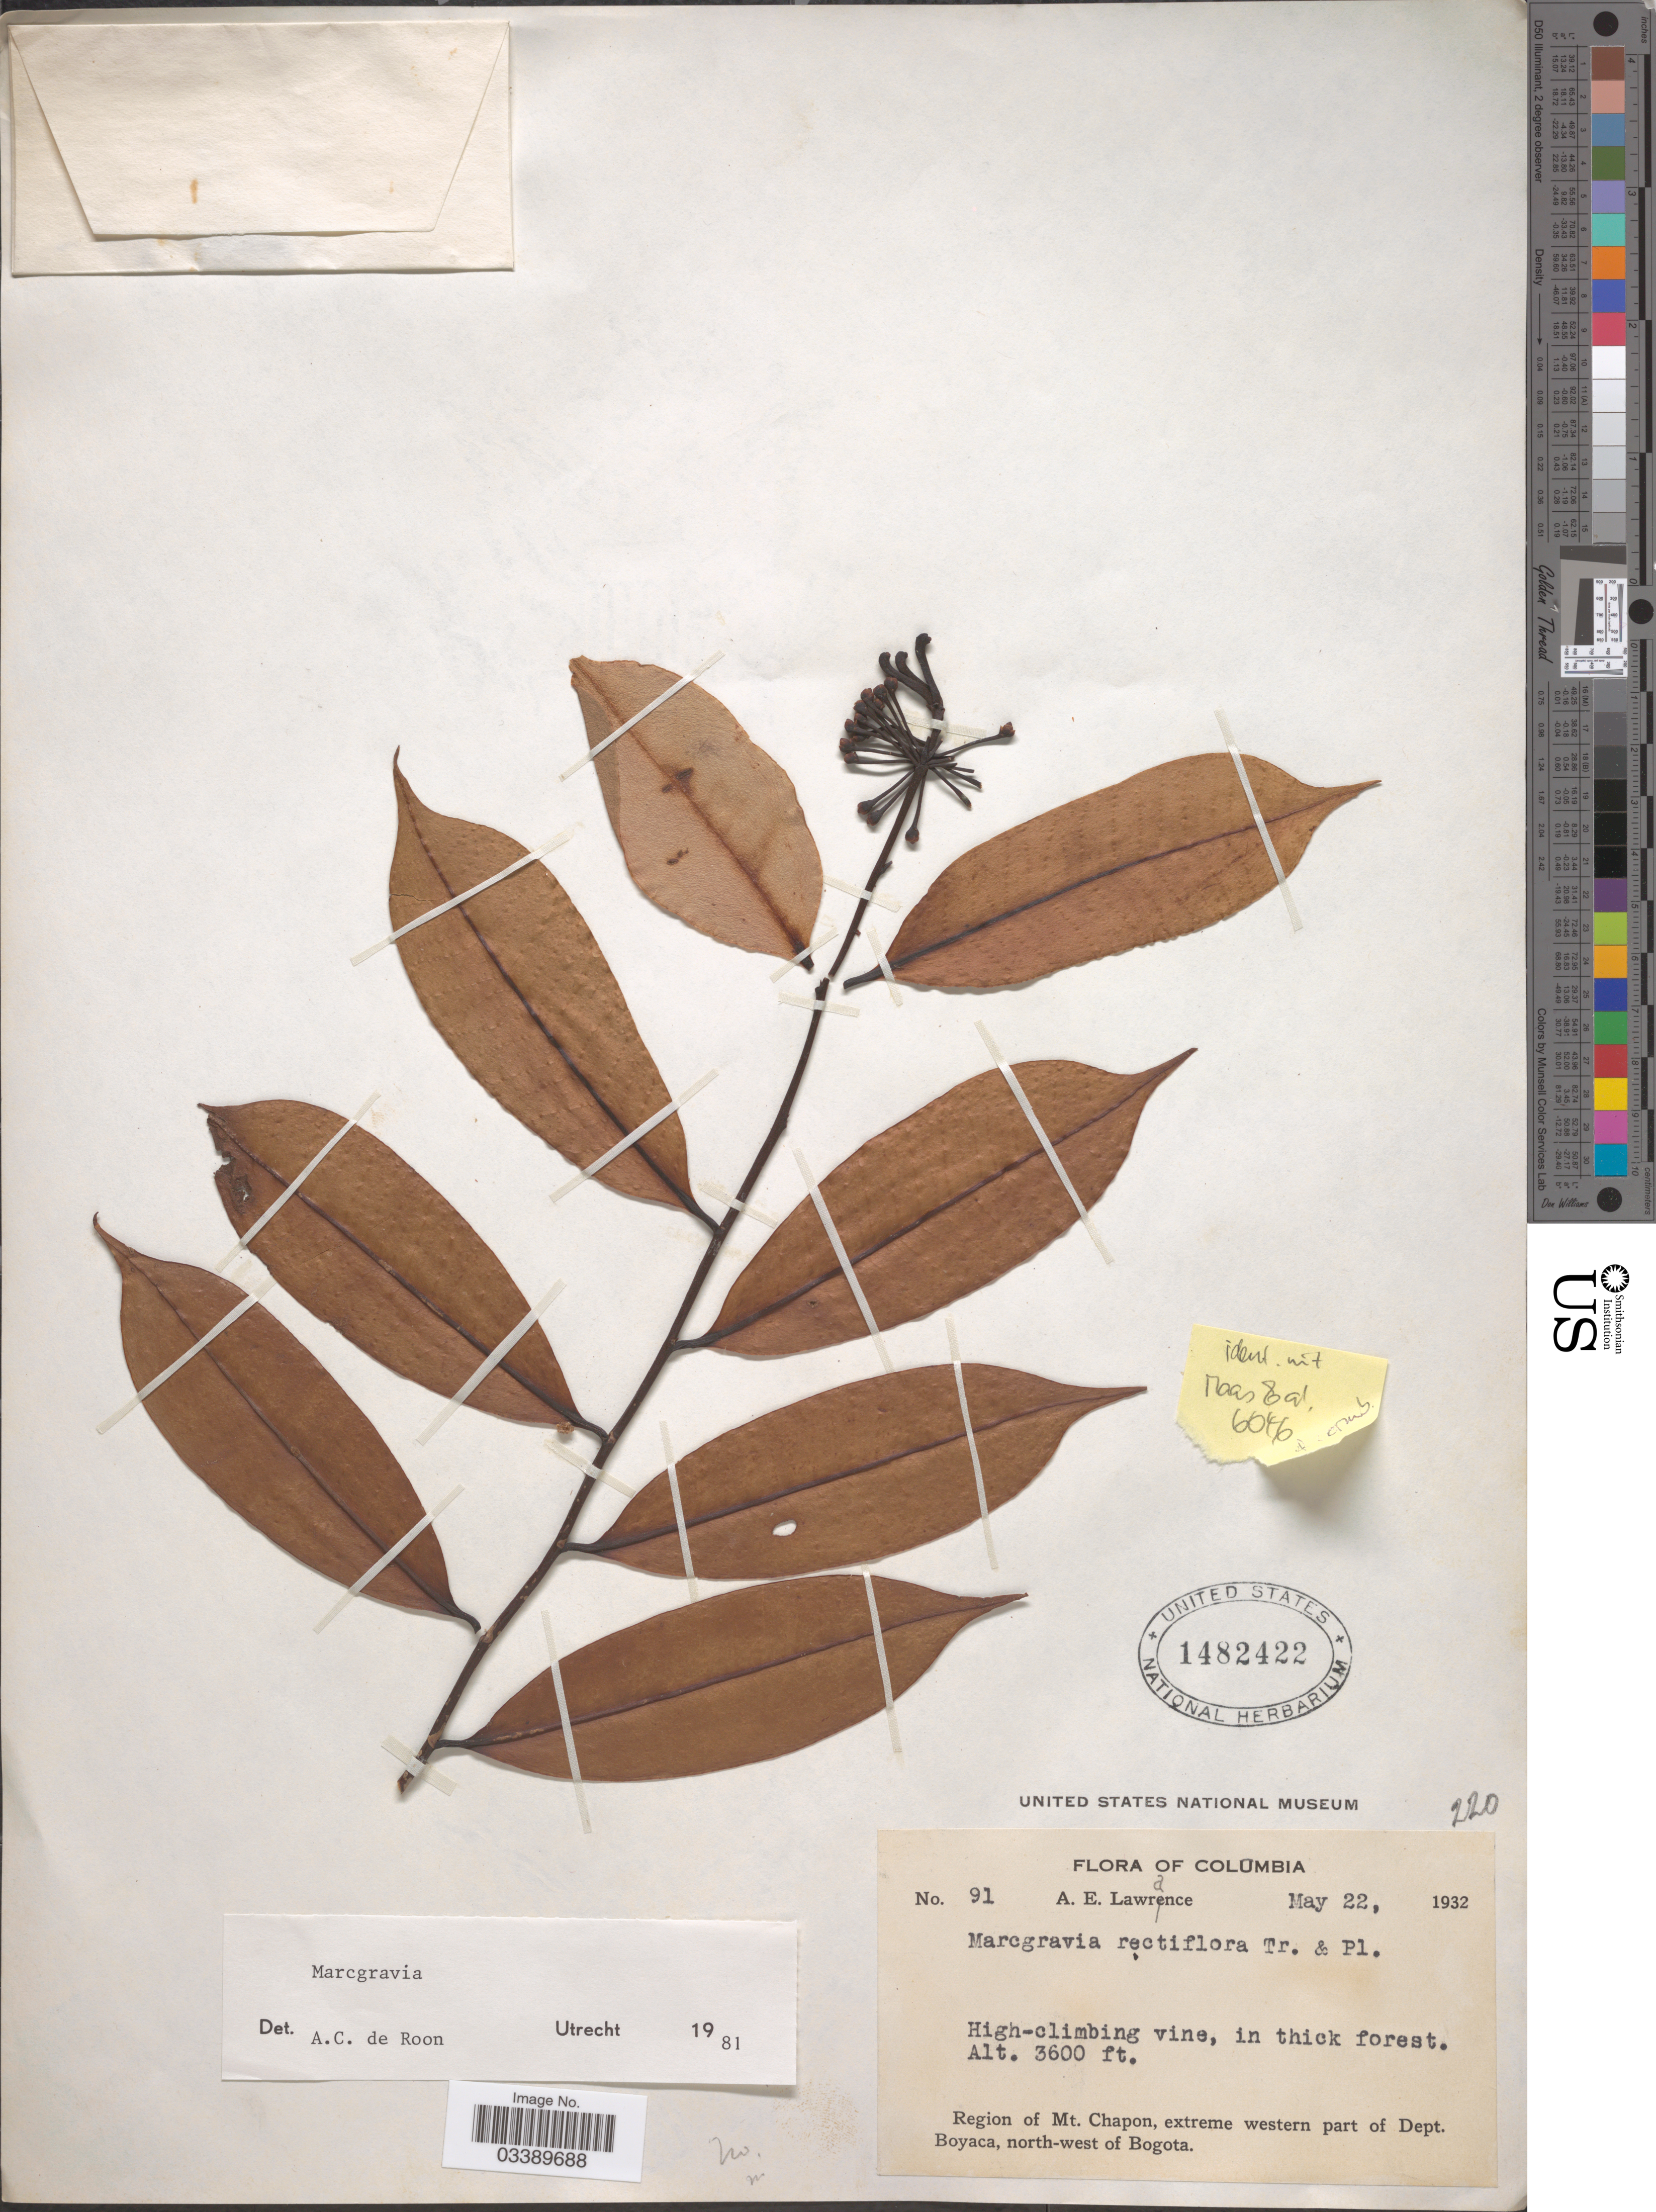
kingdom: Plantae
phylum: Tracheophyta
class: Magnoliopsida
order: Ericales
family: Marcgraviaceae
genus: Marcgravia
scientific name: Marcgravia sp.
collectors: A. Lawrance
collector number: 91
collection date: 1932-05-22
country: Colombia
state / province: Boyacá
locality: Region of Mt. Chapon, extreme western part of Dept. Boyaca, north-west of Boyaca.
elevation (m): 1097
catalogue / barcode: US 1482422